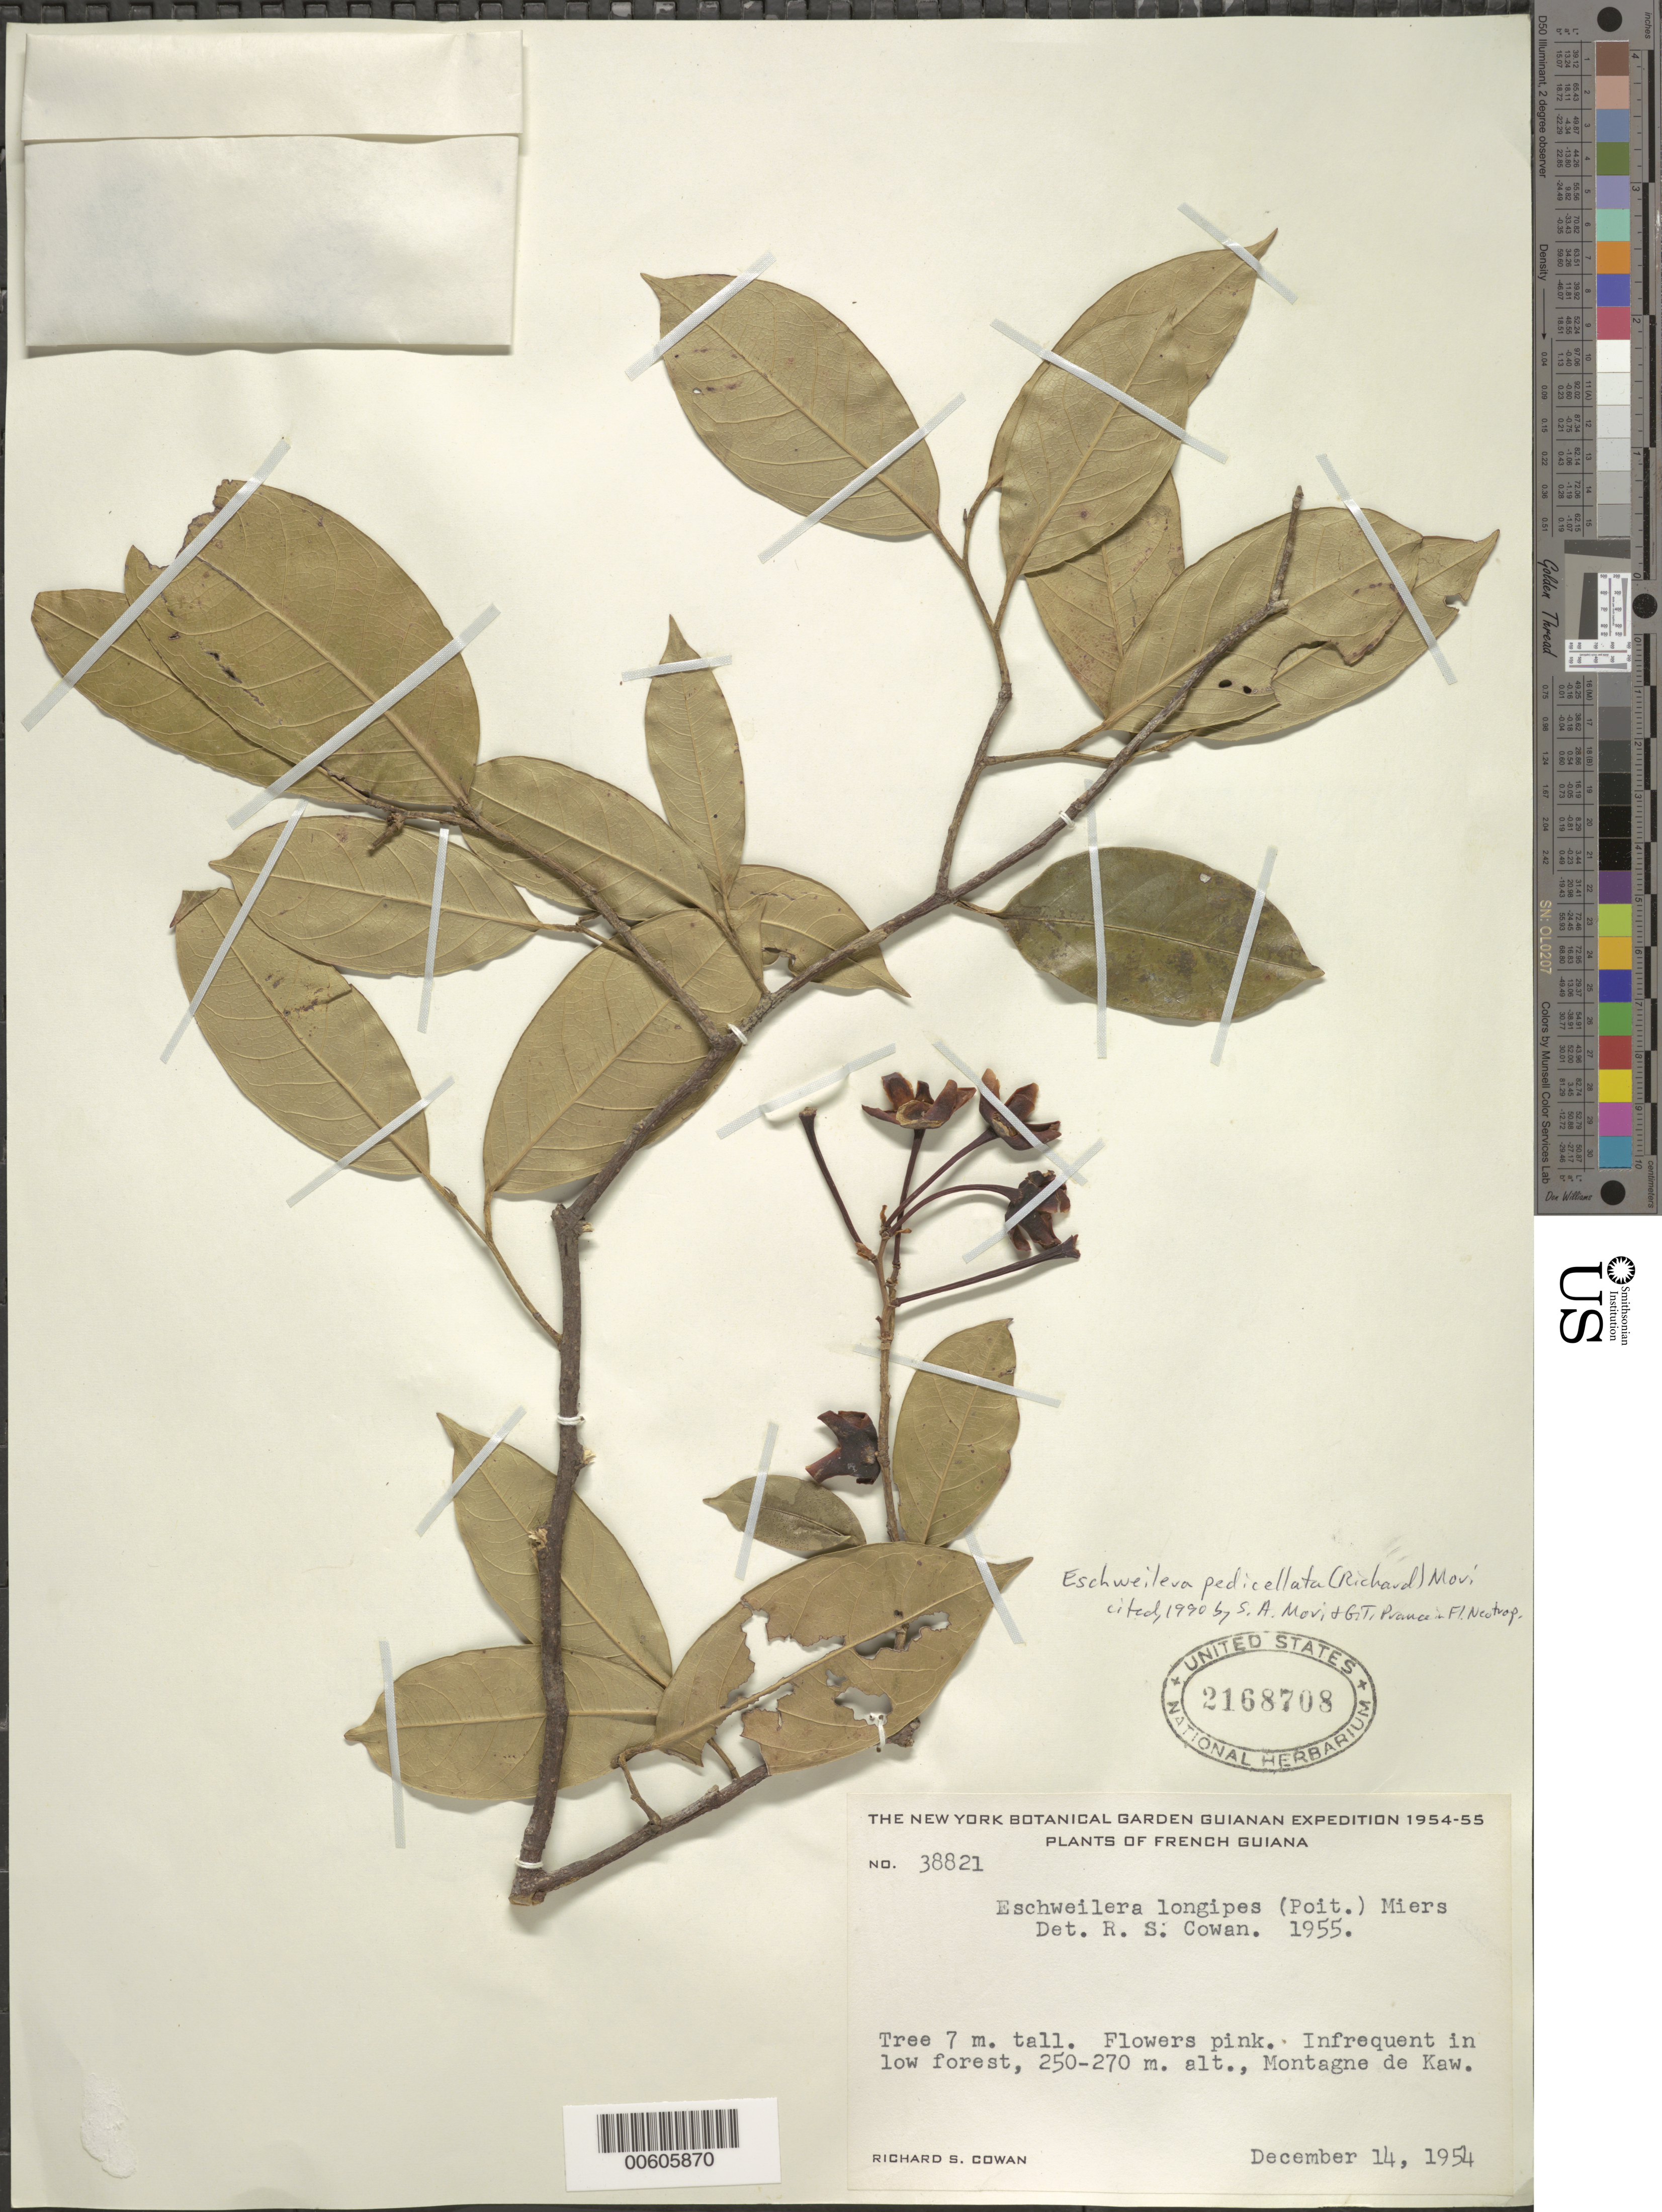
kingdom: Plantae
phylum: Tracheophyta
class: Magnoliopsida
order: Ericales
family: Lecythidaceae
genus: Eschweilera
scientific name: Eschweilera pedicellata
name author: (Rich.) S.A. Mori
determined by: Mori, Scott A.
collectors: R. S. Cowan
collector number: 38821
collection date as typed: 14-Dec-54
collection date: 1954-12-14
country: French Guiana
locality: Montagne de Kaw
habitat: Low forest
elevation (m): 250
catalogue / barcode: US 2168708